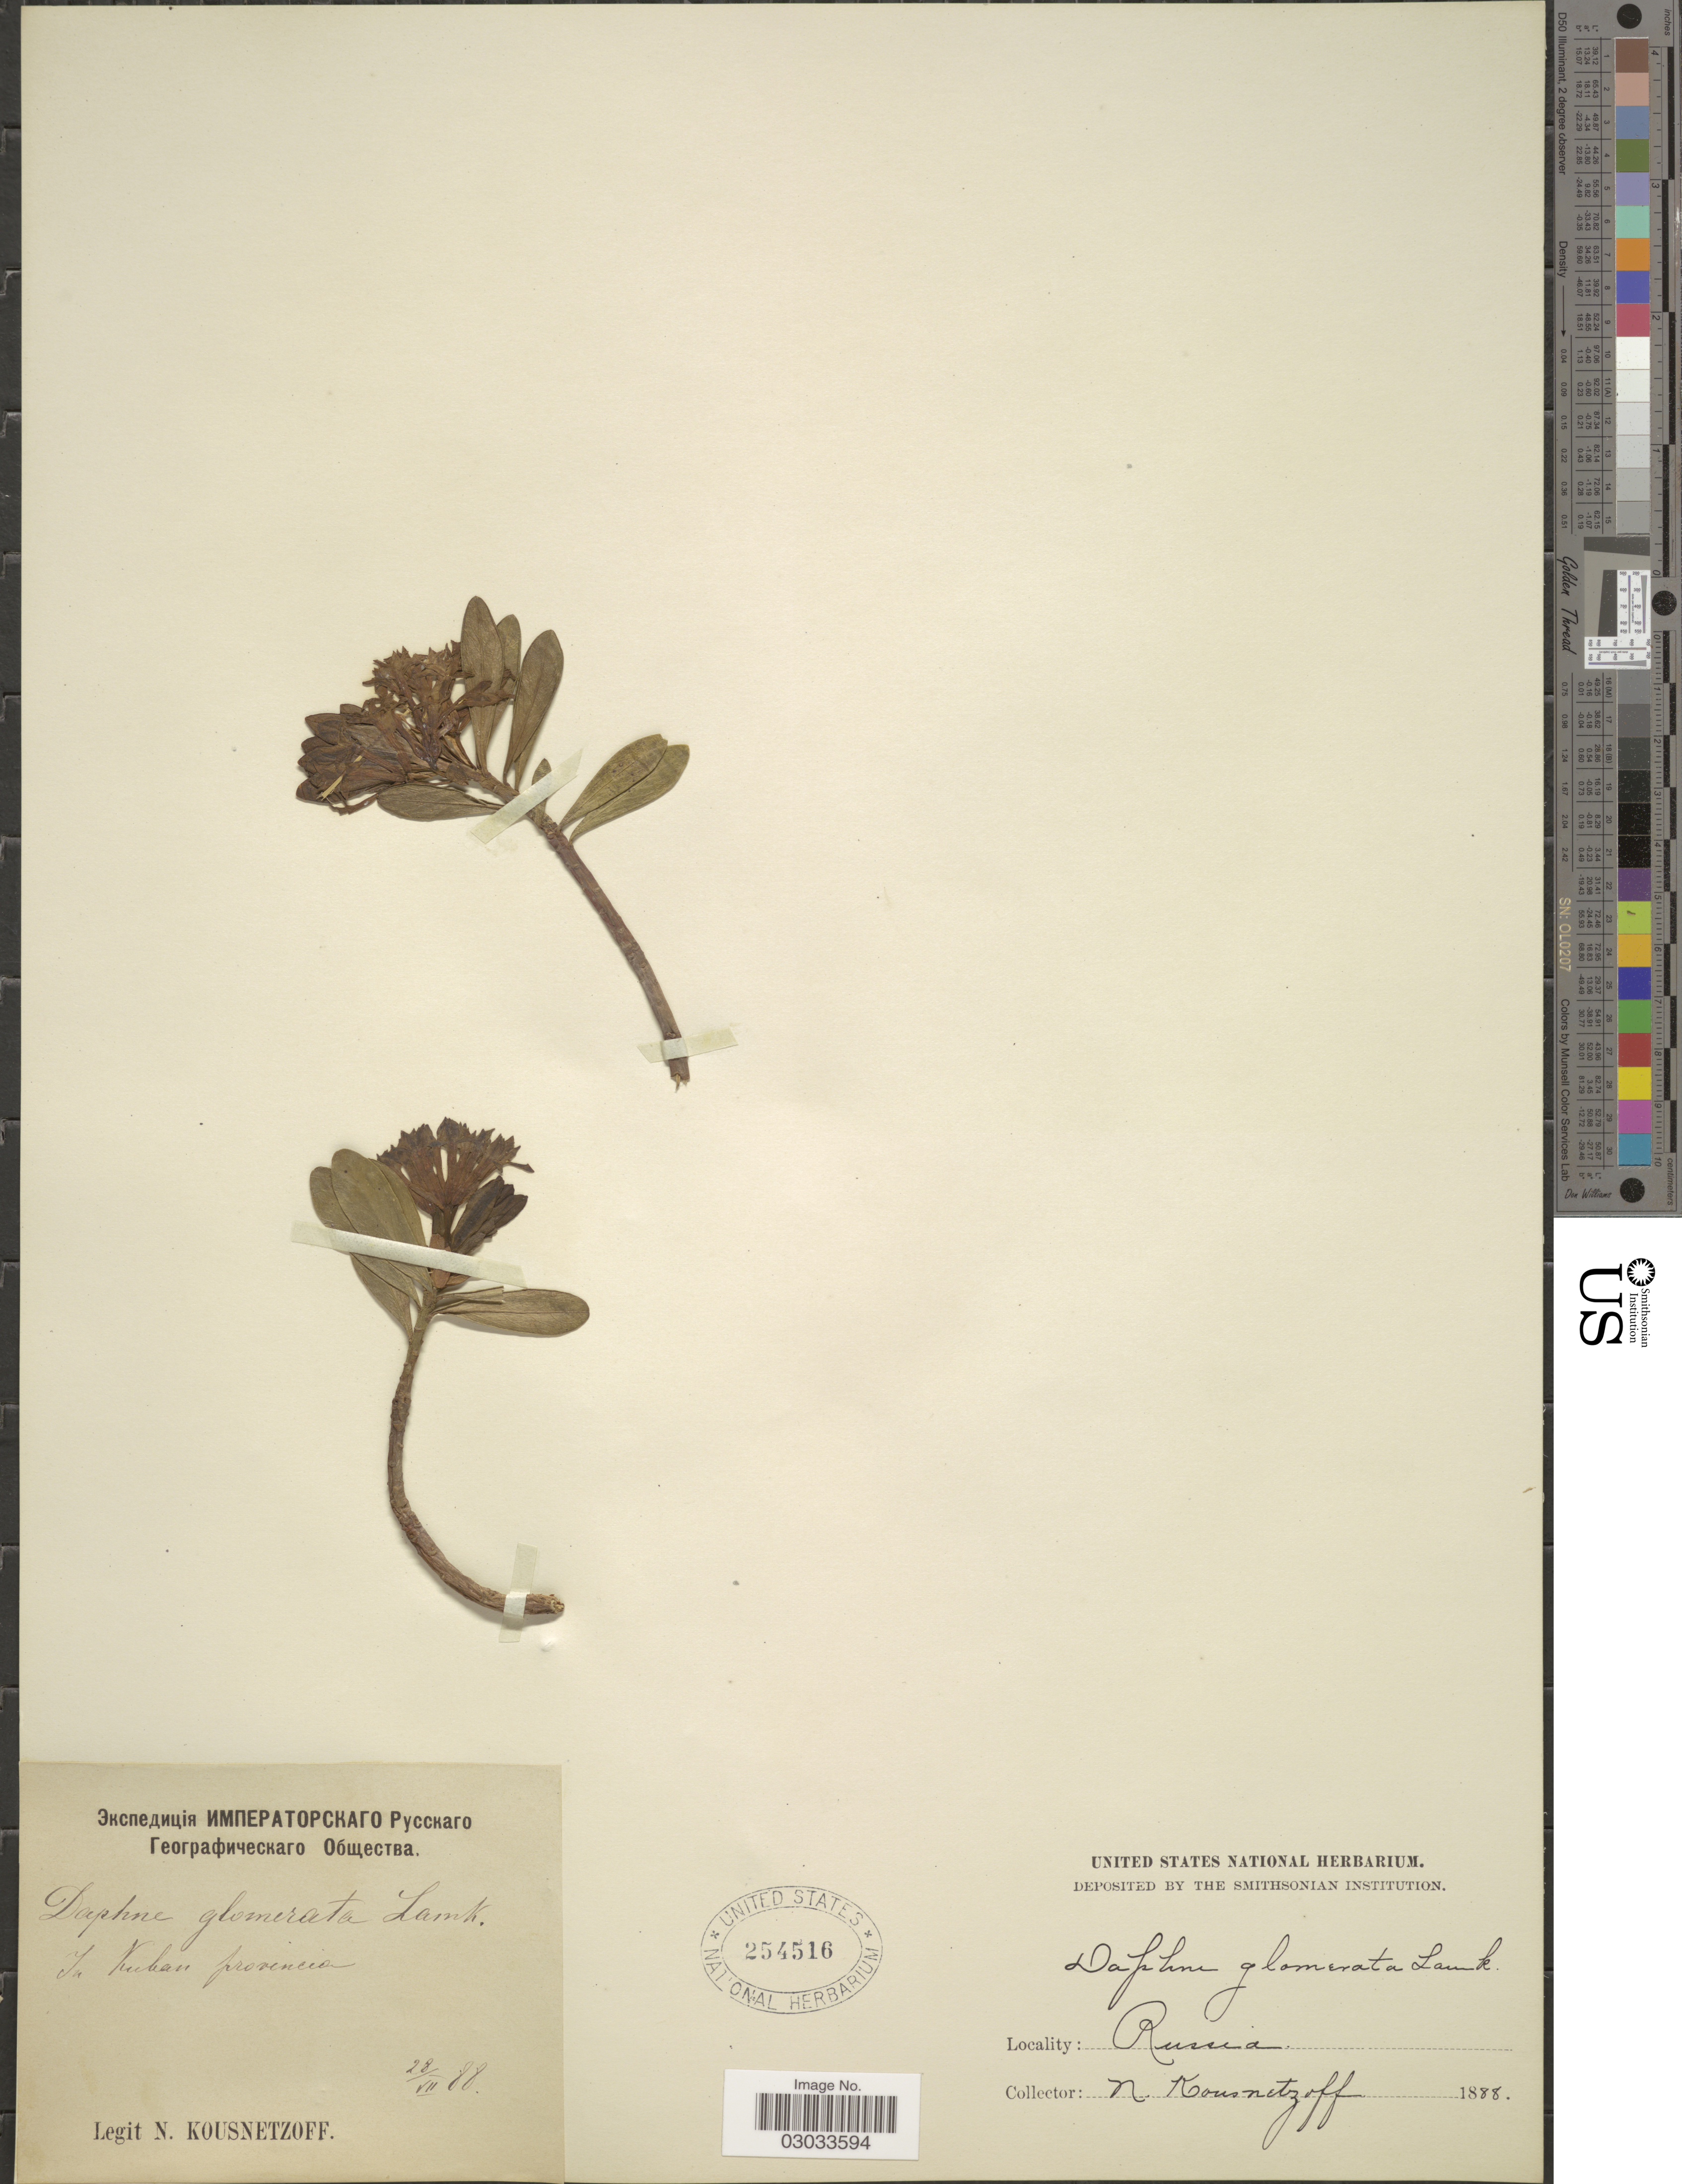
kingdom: Plantae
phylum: Tracheophyta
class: Magnoliopsida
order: Malvales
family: Thymelaeaceae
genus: Daphne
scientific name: Daphne glomerata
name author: Lam.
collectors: N. Kousnetzoff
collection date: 1888-07-28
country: Russian Federation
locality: In Kuban provincia.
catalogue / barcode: US 254516